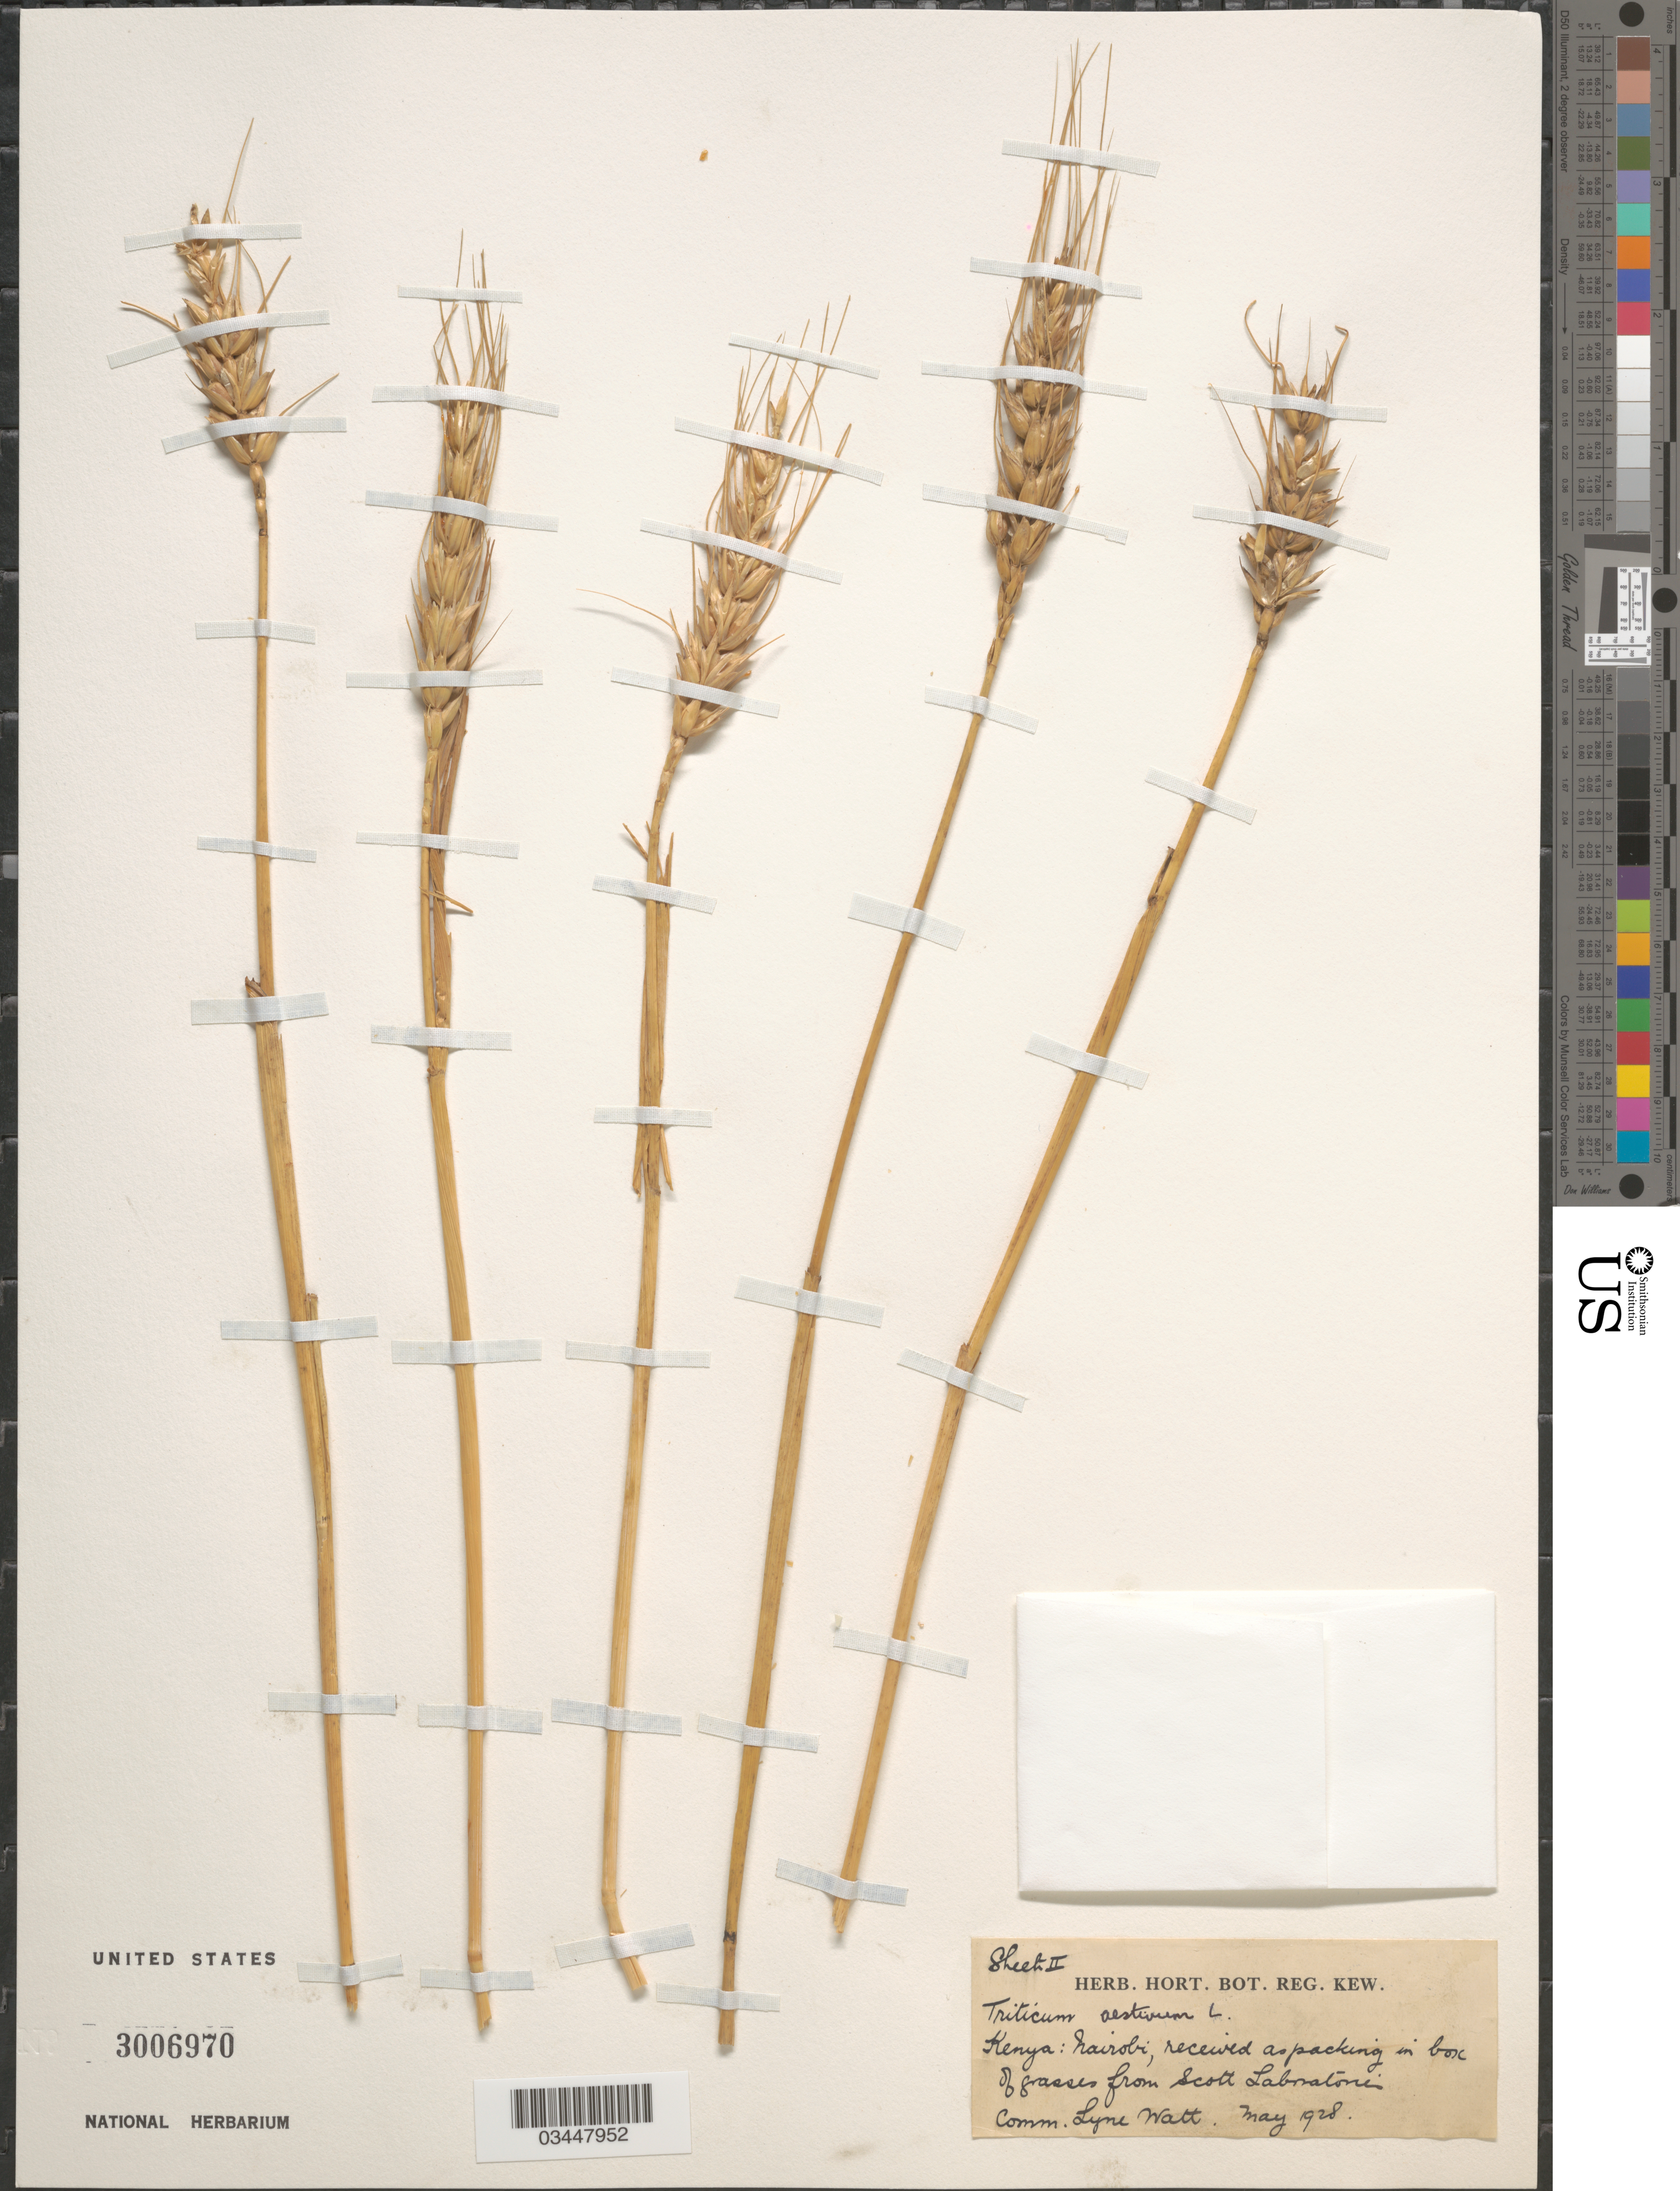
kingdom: Plantae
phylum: Tracheophyta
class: Liliopsida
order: Poales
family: Poaceae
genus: Triticum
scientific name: Triticum aestivum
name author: L.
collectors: ex herb. Hort. Reg. Kew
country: Kenya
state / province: Nairobi Area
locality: Nairobi.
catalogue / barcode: US 3006970